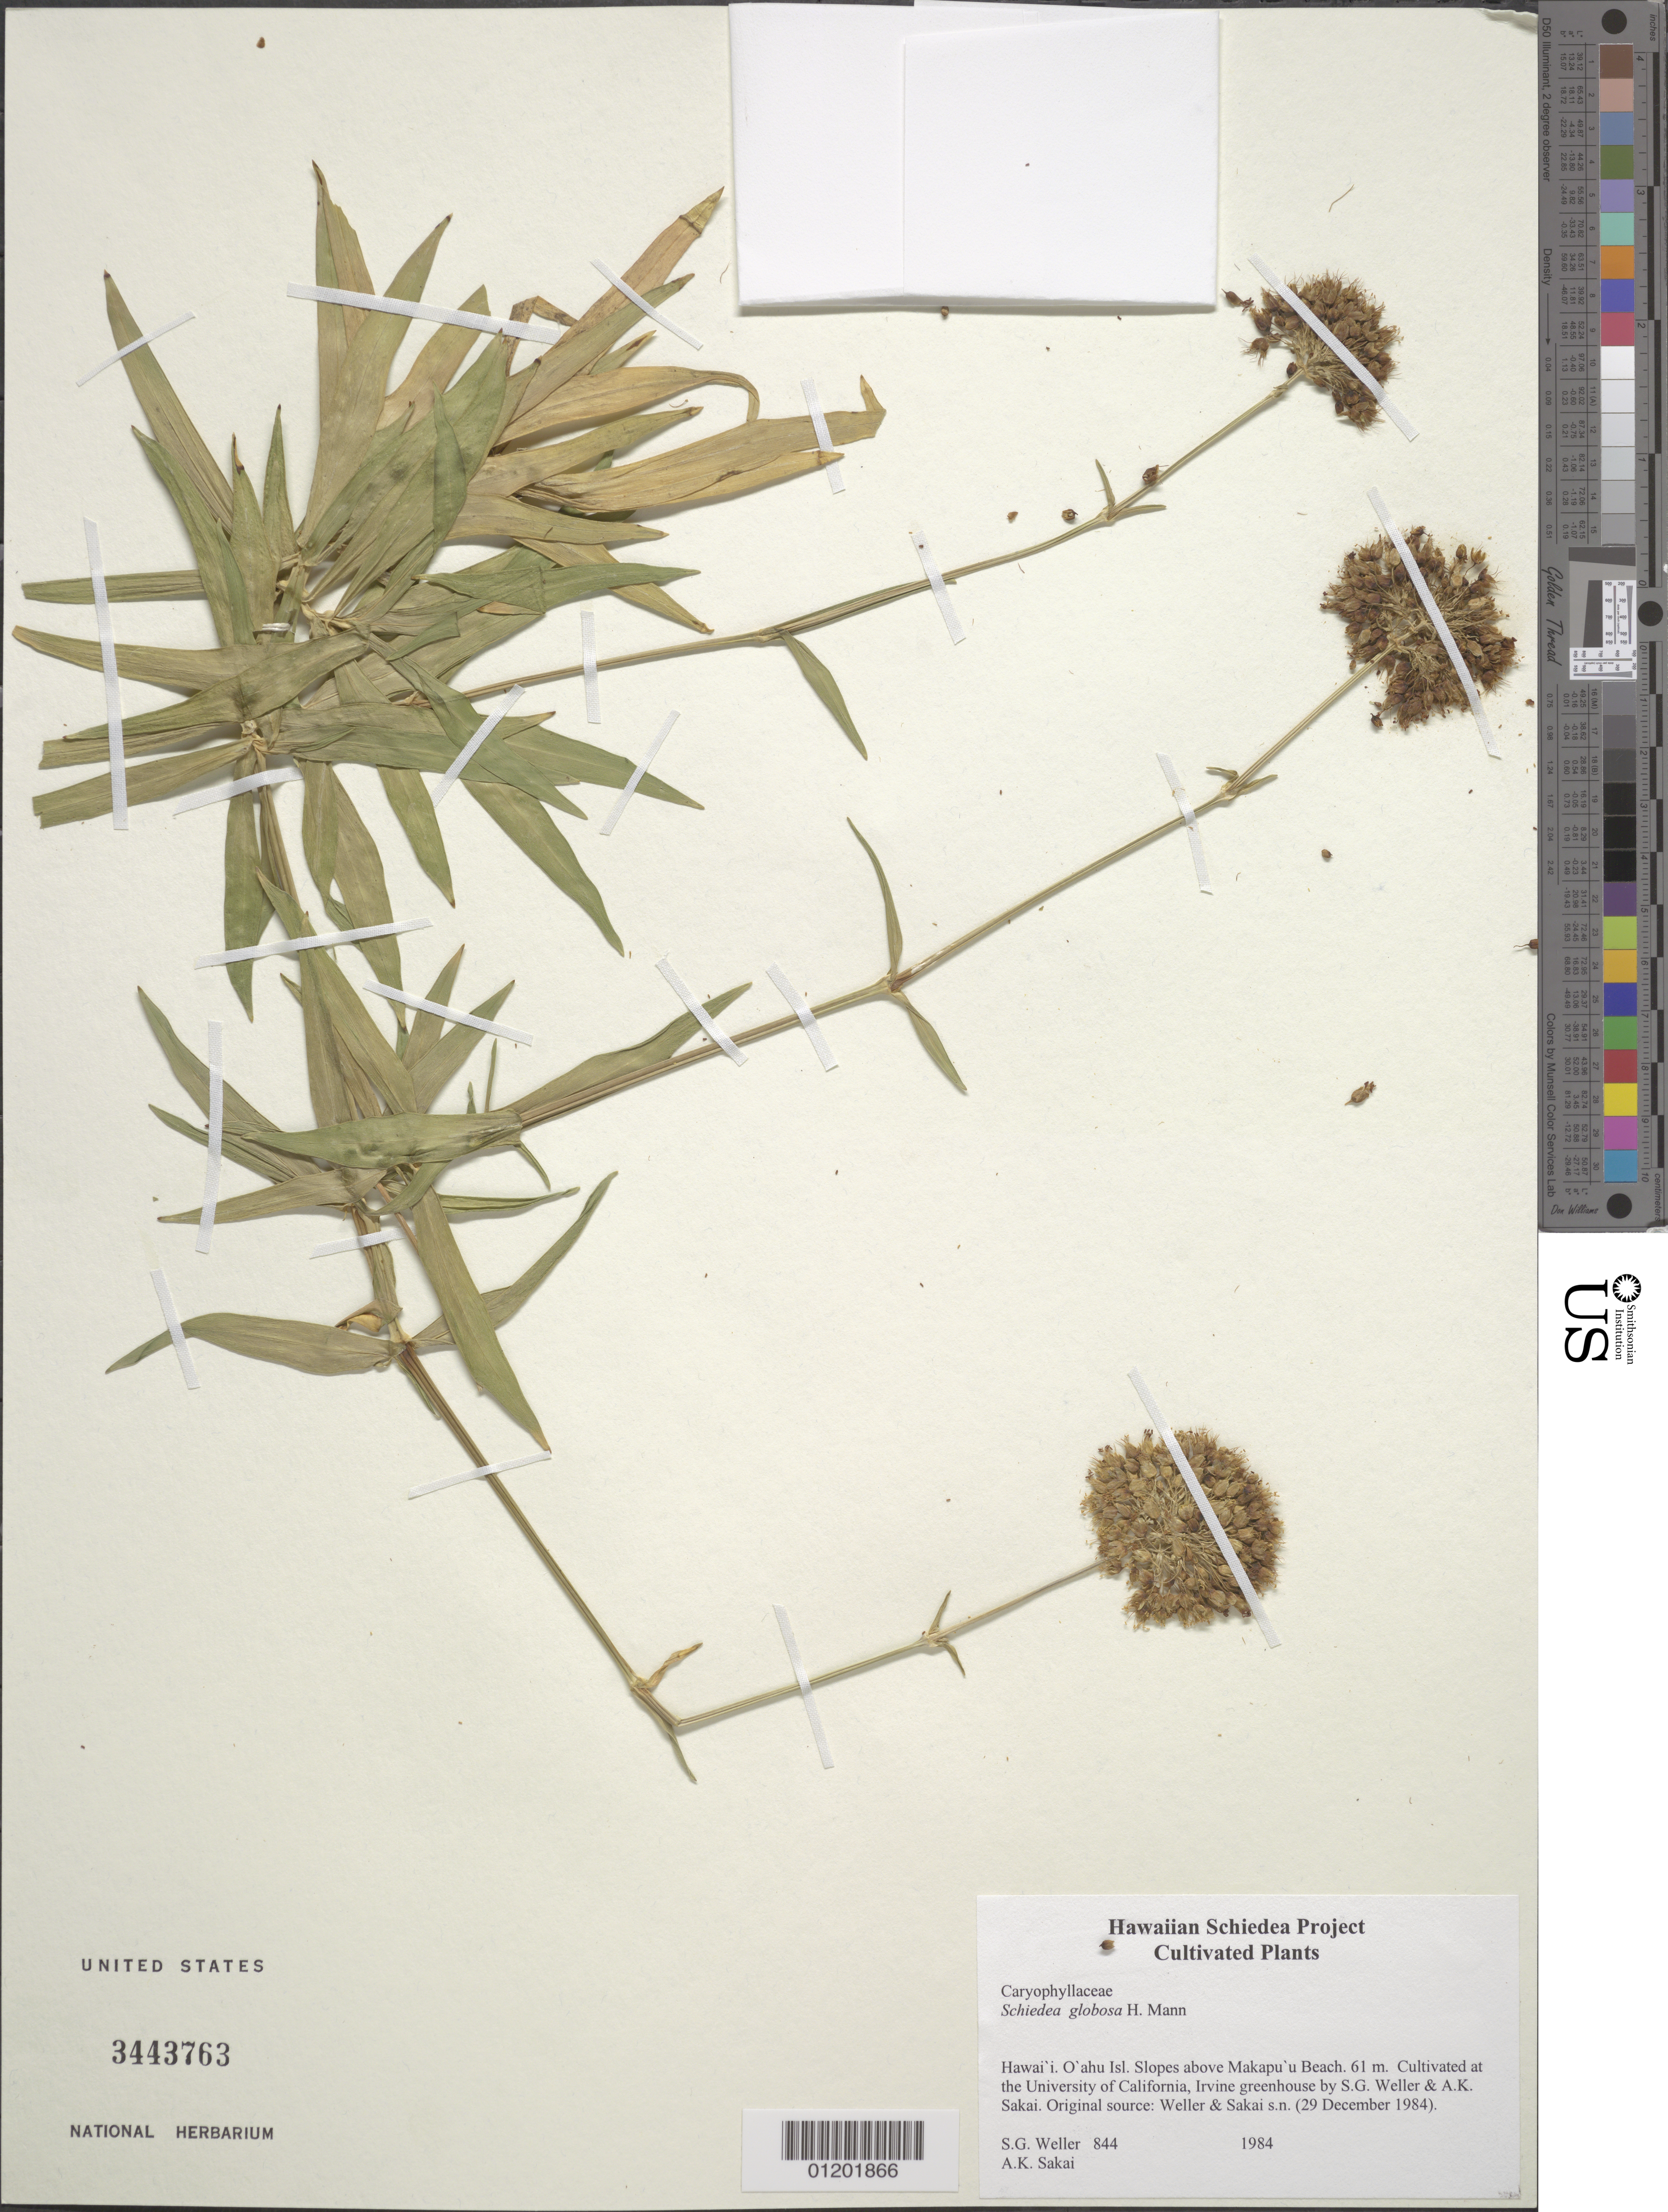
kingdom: Plantae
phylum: Tracheophyta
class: Magnoliopsida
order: Caryophyllales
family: Caryophyllaceae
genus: Schiedea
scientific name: Schiedea globosa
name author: H. Mann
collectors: S. G. Weller & A. Sakai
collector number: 844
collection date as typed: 1984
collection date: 1984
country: United States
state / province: California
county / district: Orange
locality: University of California, Irvine greenhouse.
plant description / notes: Cultivated at the University of California, Irvine greenhouse by S.G. Weller & A.K. Sakai. Original source: from seeds and cuttings collected by Weller & Sakai on 29 December 1984.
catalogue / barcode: US 3443763